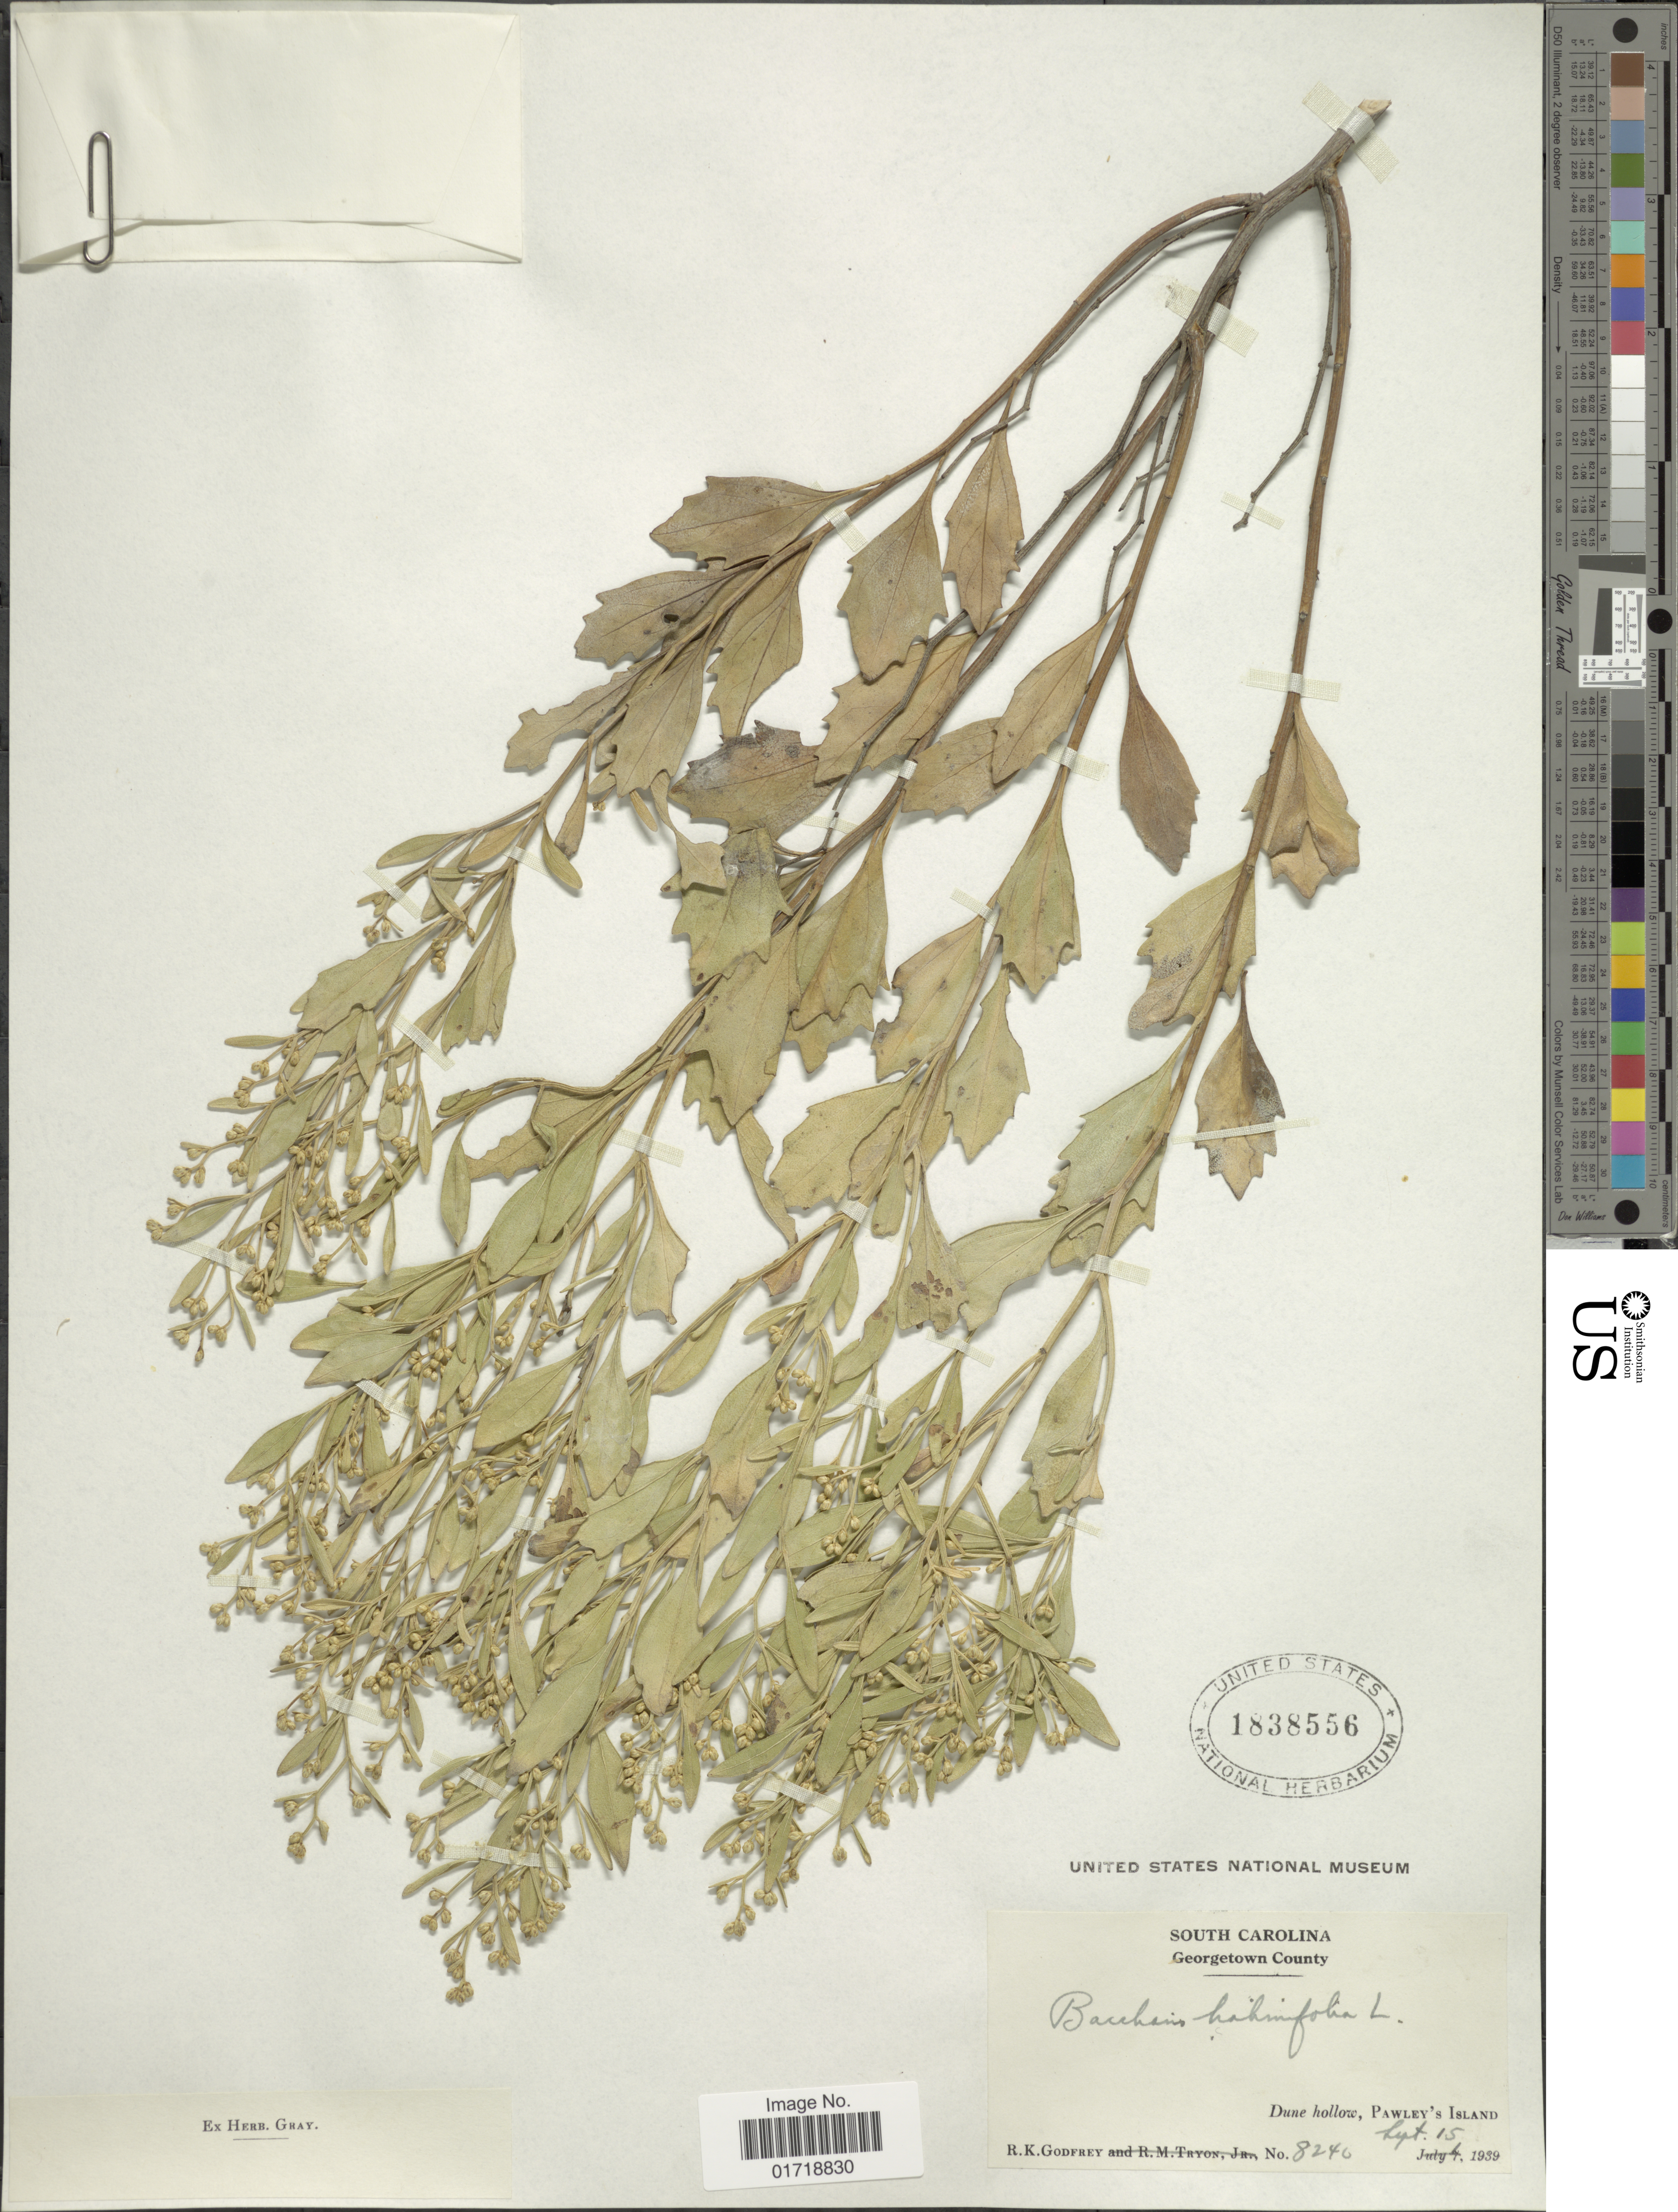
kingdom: Plantae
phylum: Tracheophyta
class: Magnoliopsida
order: Asterales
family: Asteraceae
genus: Baccharis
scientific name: Baccharis halimifolia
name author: L.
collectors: R. K. Godfrey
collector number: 8240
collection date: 1939-09-15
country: United States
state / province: South Carolina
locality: Georgetown County, Dune hollow, Pawley' s Island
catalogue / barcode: US 1838556